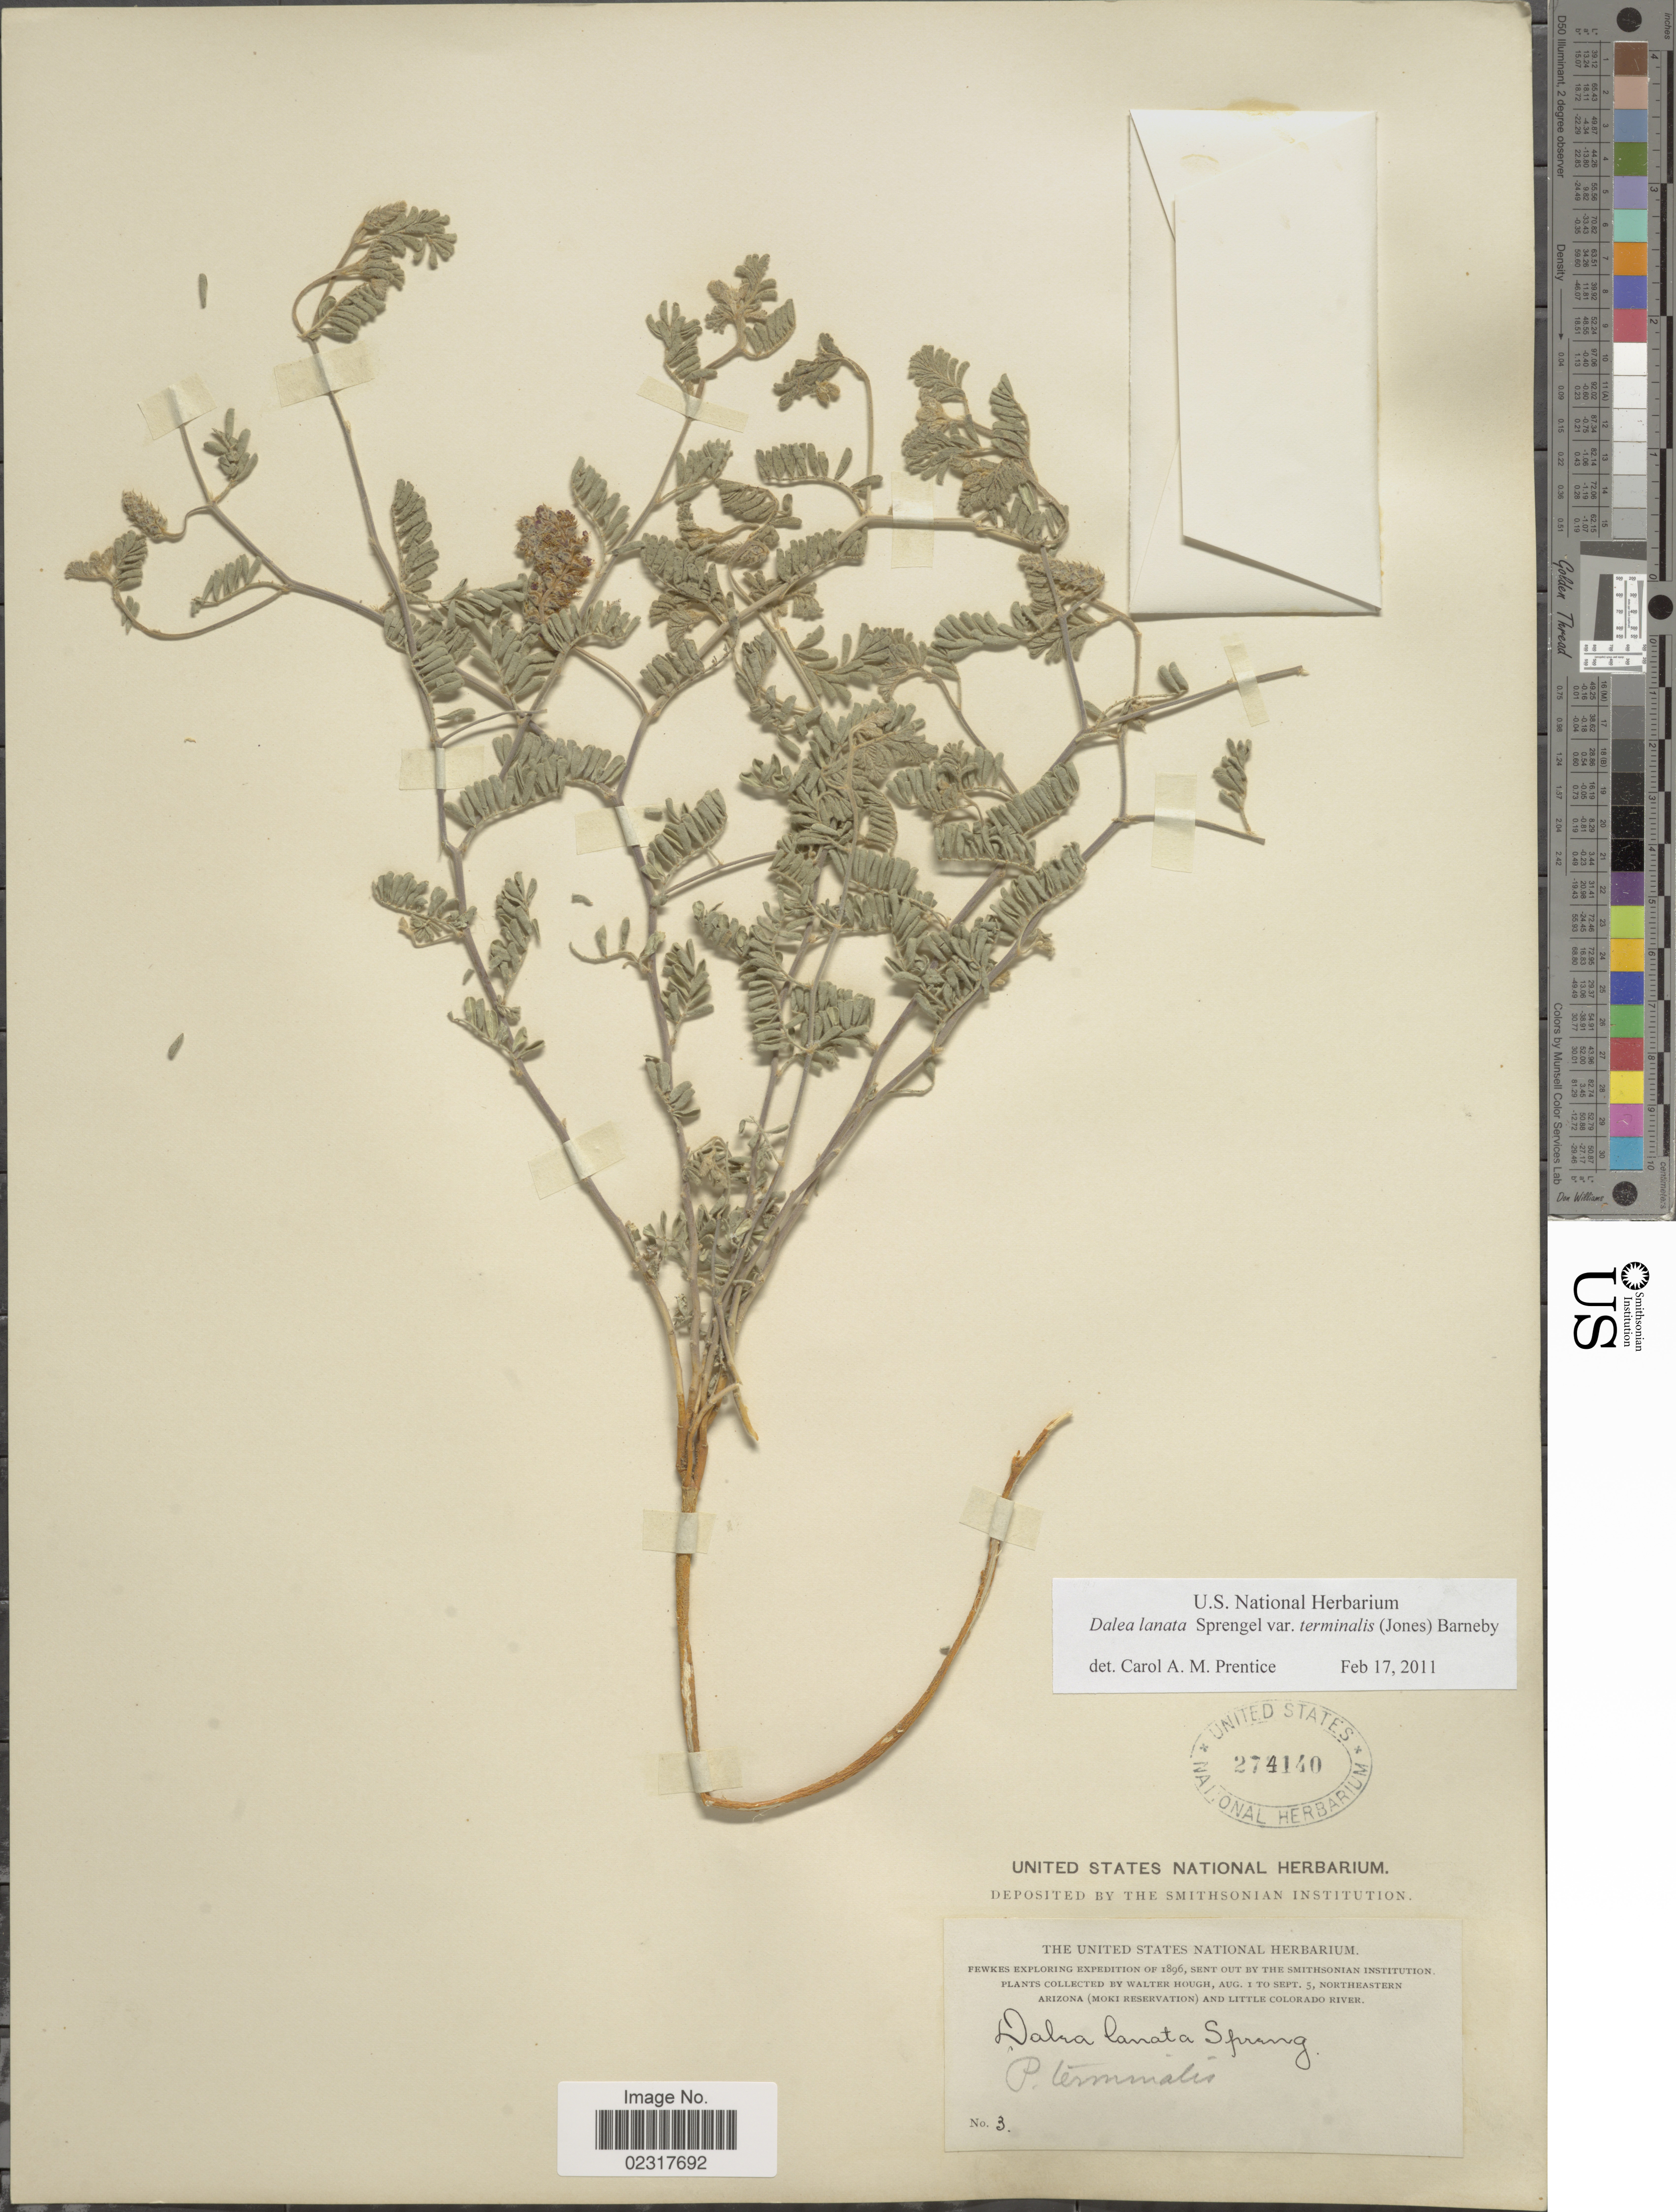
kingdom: Plantae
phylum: Tracheophyta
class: Magnoliopsida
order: Fabales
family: Fabaceae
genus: Dalea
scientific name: Dalea lanata var. terminalis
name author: (M.E. Jones) Barneby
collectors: W. Hough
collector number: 3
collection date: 1896-08-01/1896-09-05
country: United States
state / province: Arizona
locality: Northeastern Arizona (Moki Reservation) and Little Colorado River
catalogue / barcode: US 274140